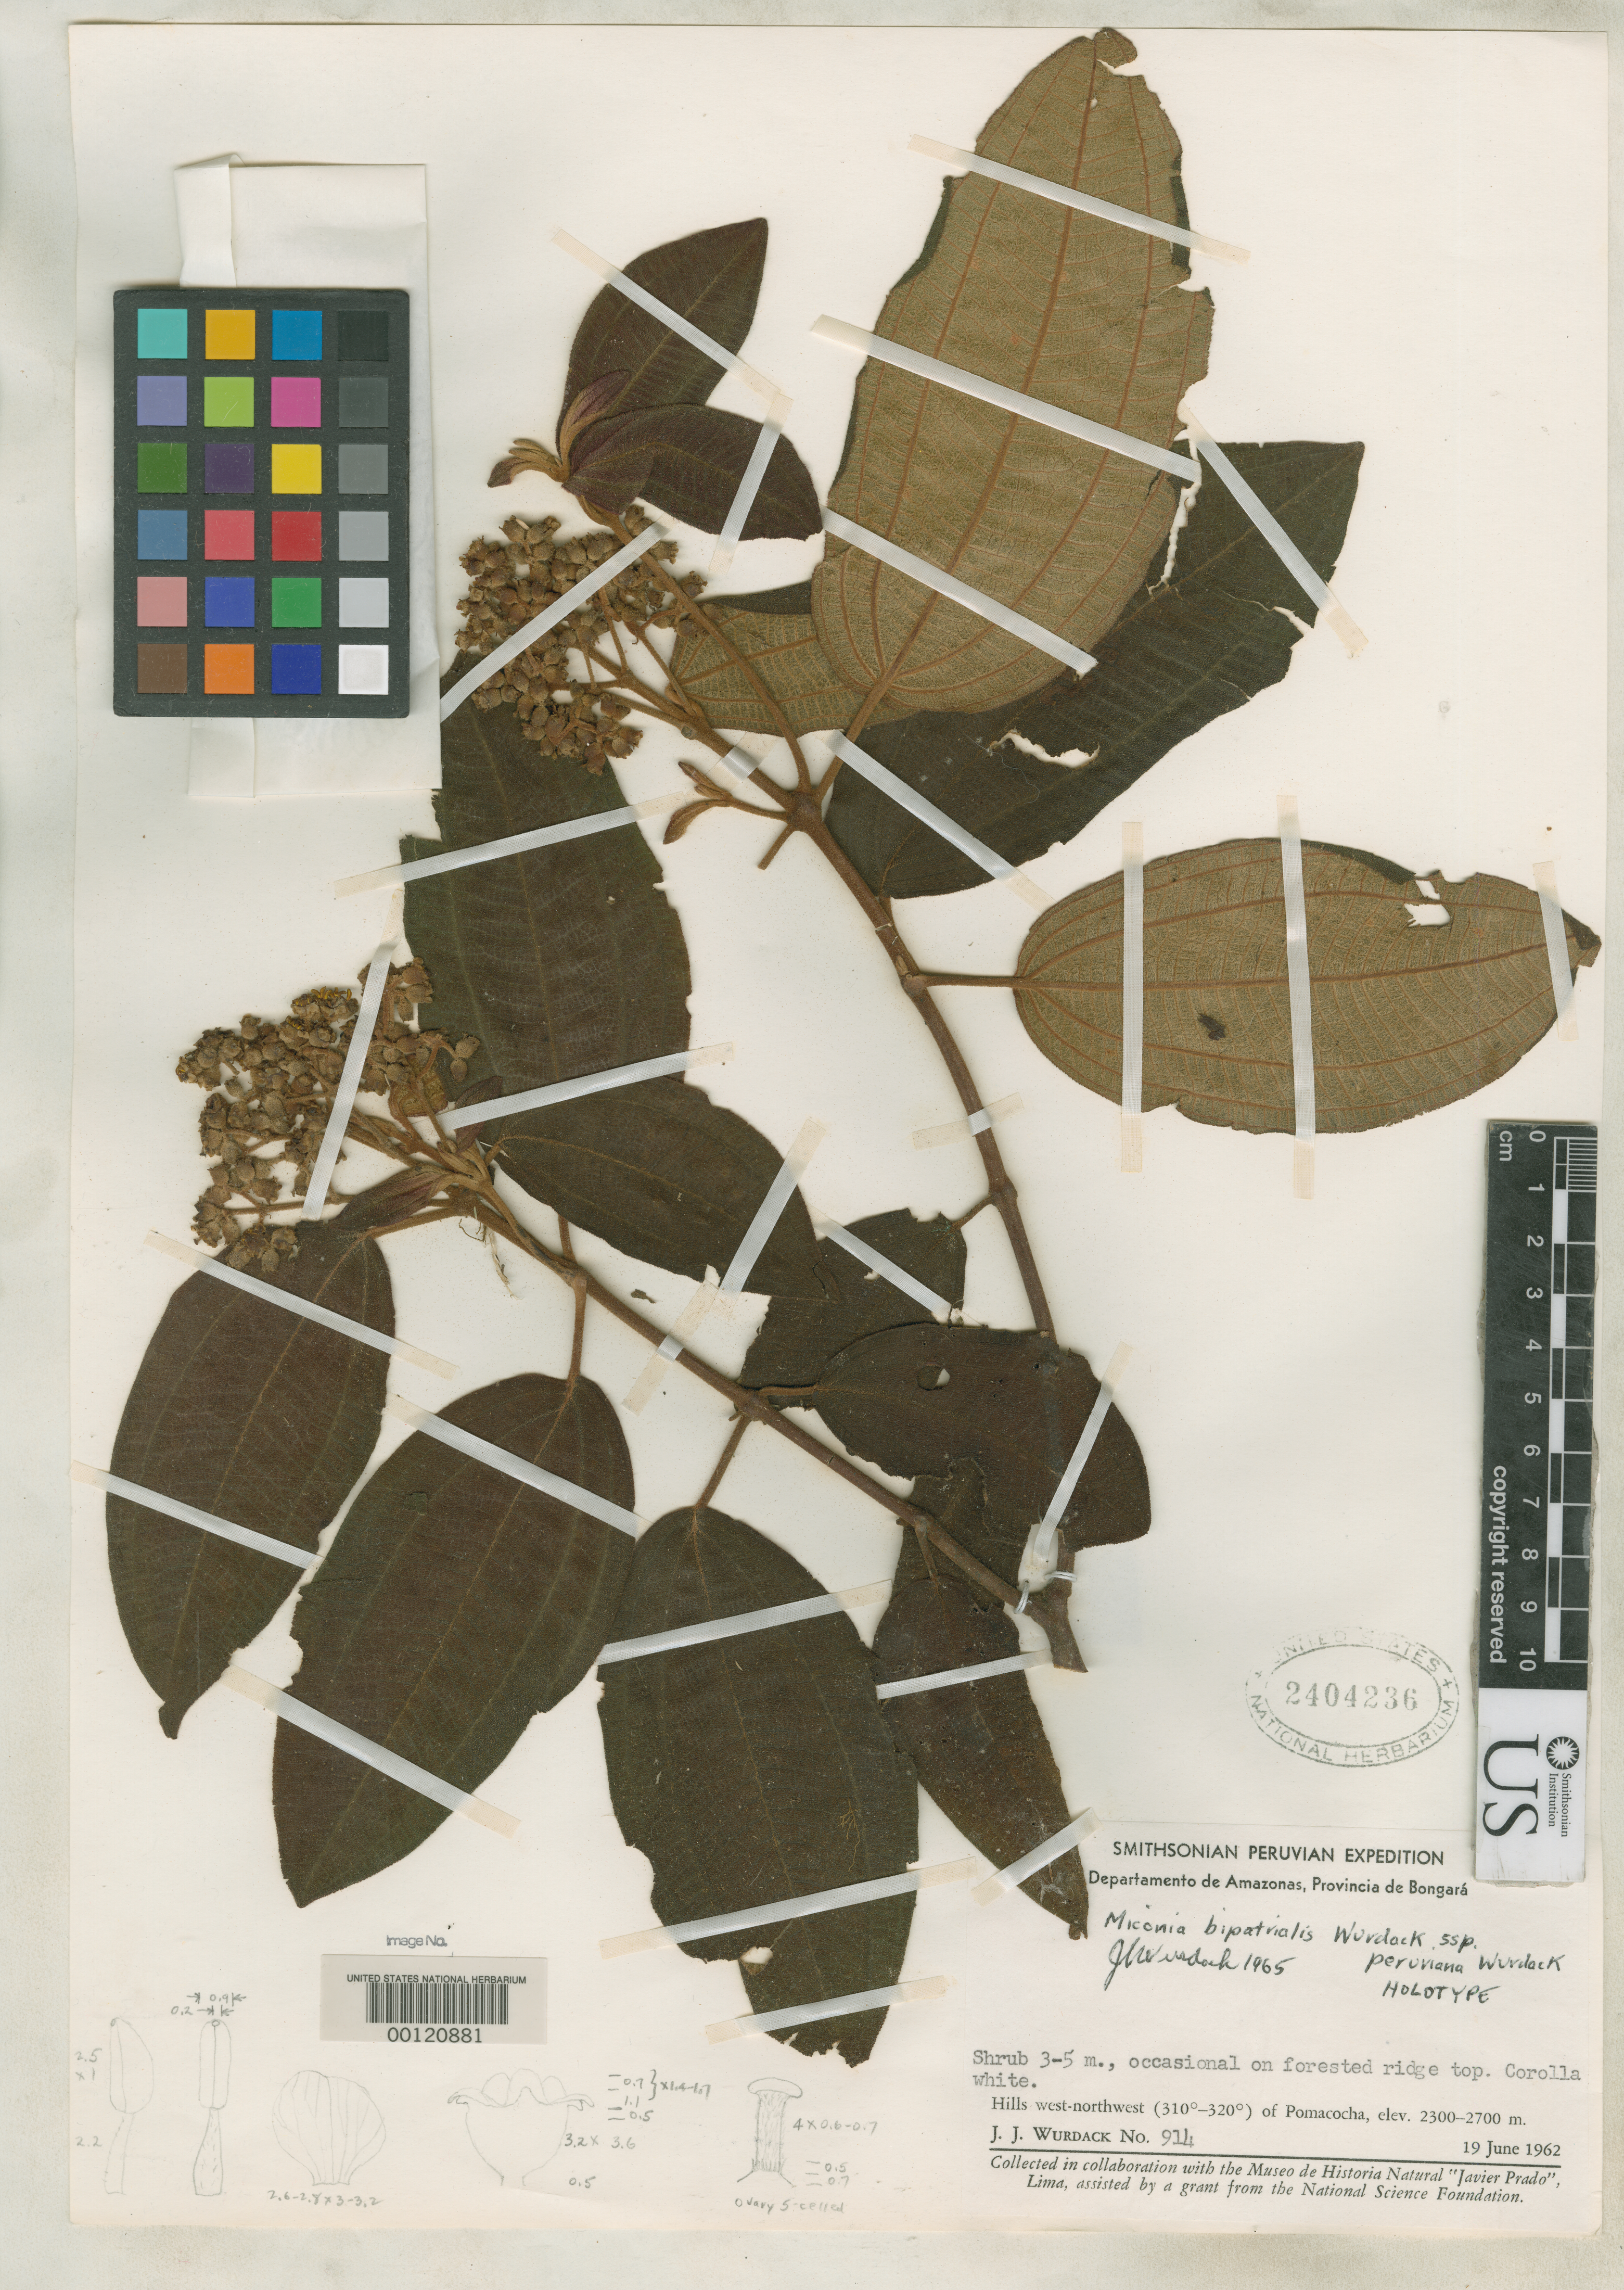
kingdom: Plantae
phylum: Tracheophyta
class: Magnoliopsida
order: Myrtales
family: Melastomataceae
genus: Miconia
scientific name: Miconia bipatrialis subsp. peruviana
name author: Wurdack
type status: Holotype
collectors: J. J. Wurdack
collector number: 914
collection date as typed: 19 Jun 1962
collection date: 1962-06-19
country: Peru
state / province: Amazonas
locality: Pomacocha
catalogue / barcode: US 2404236